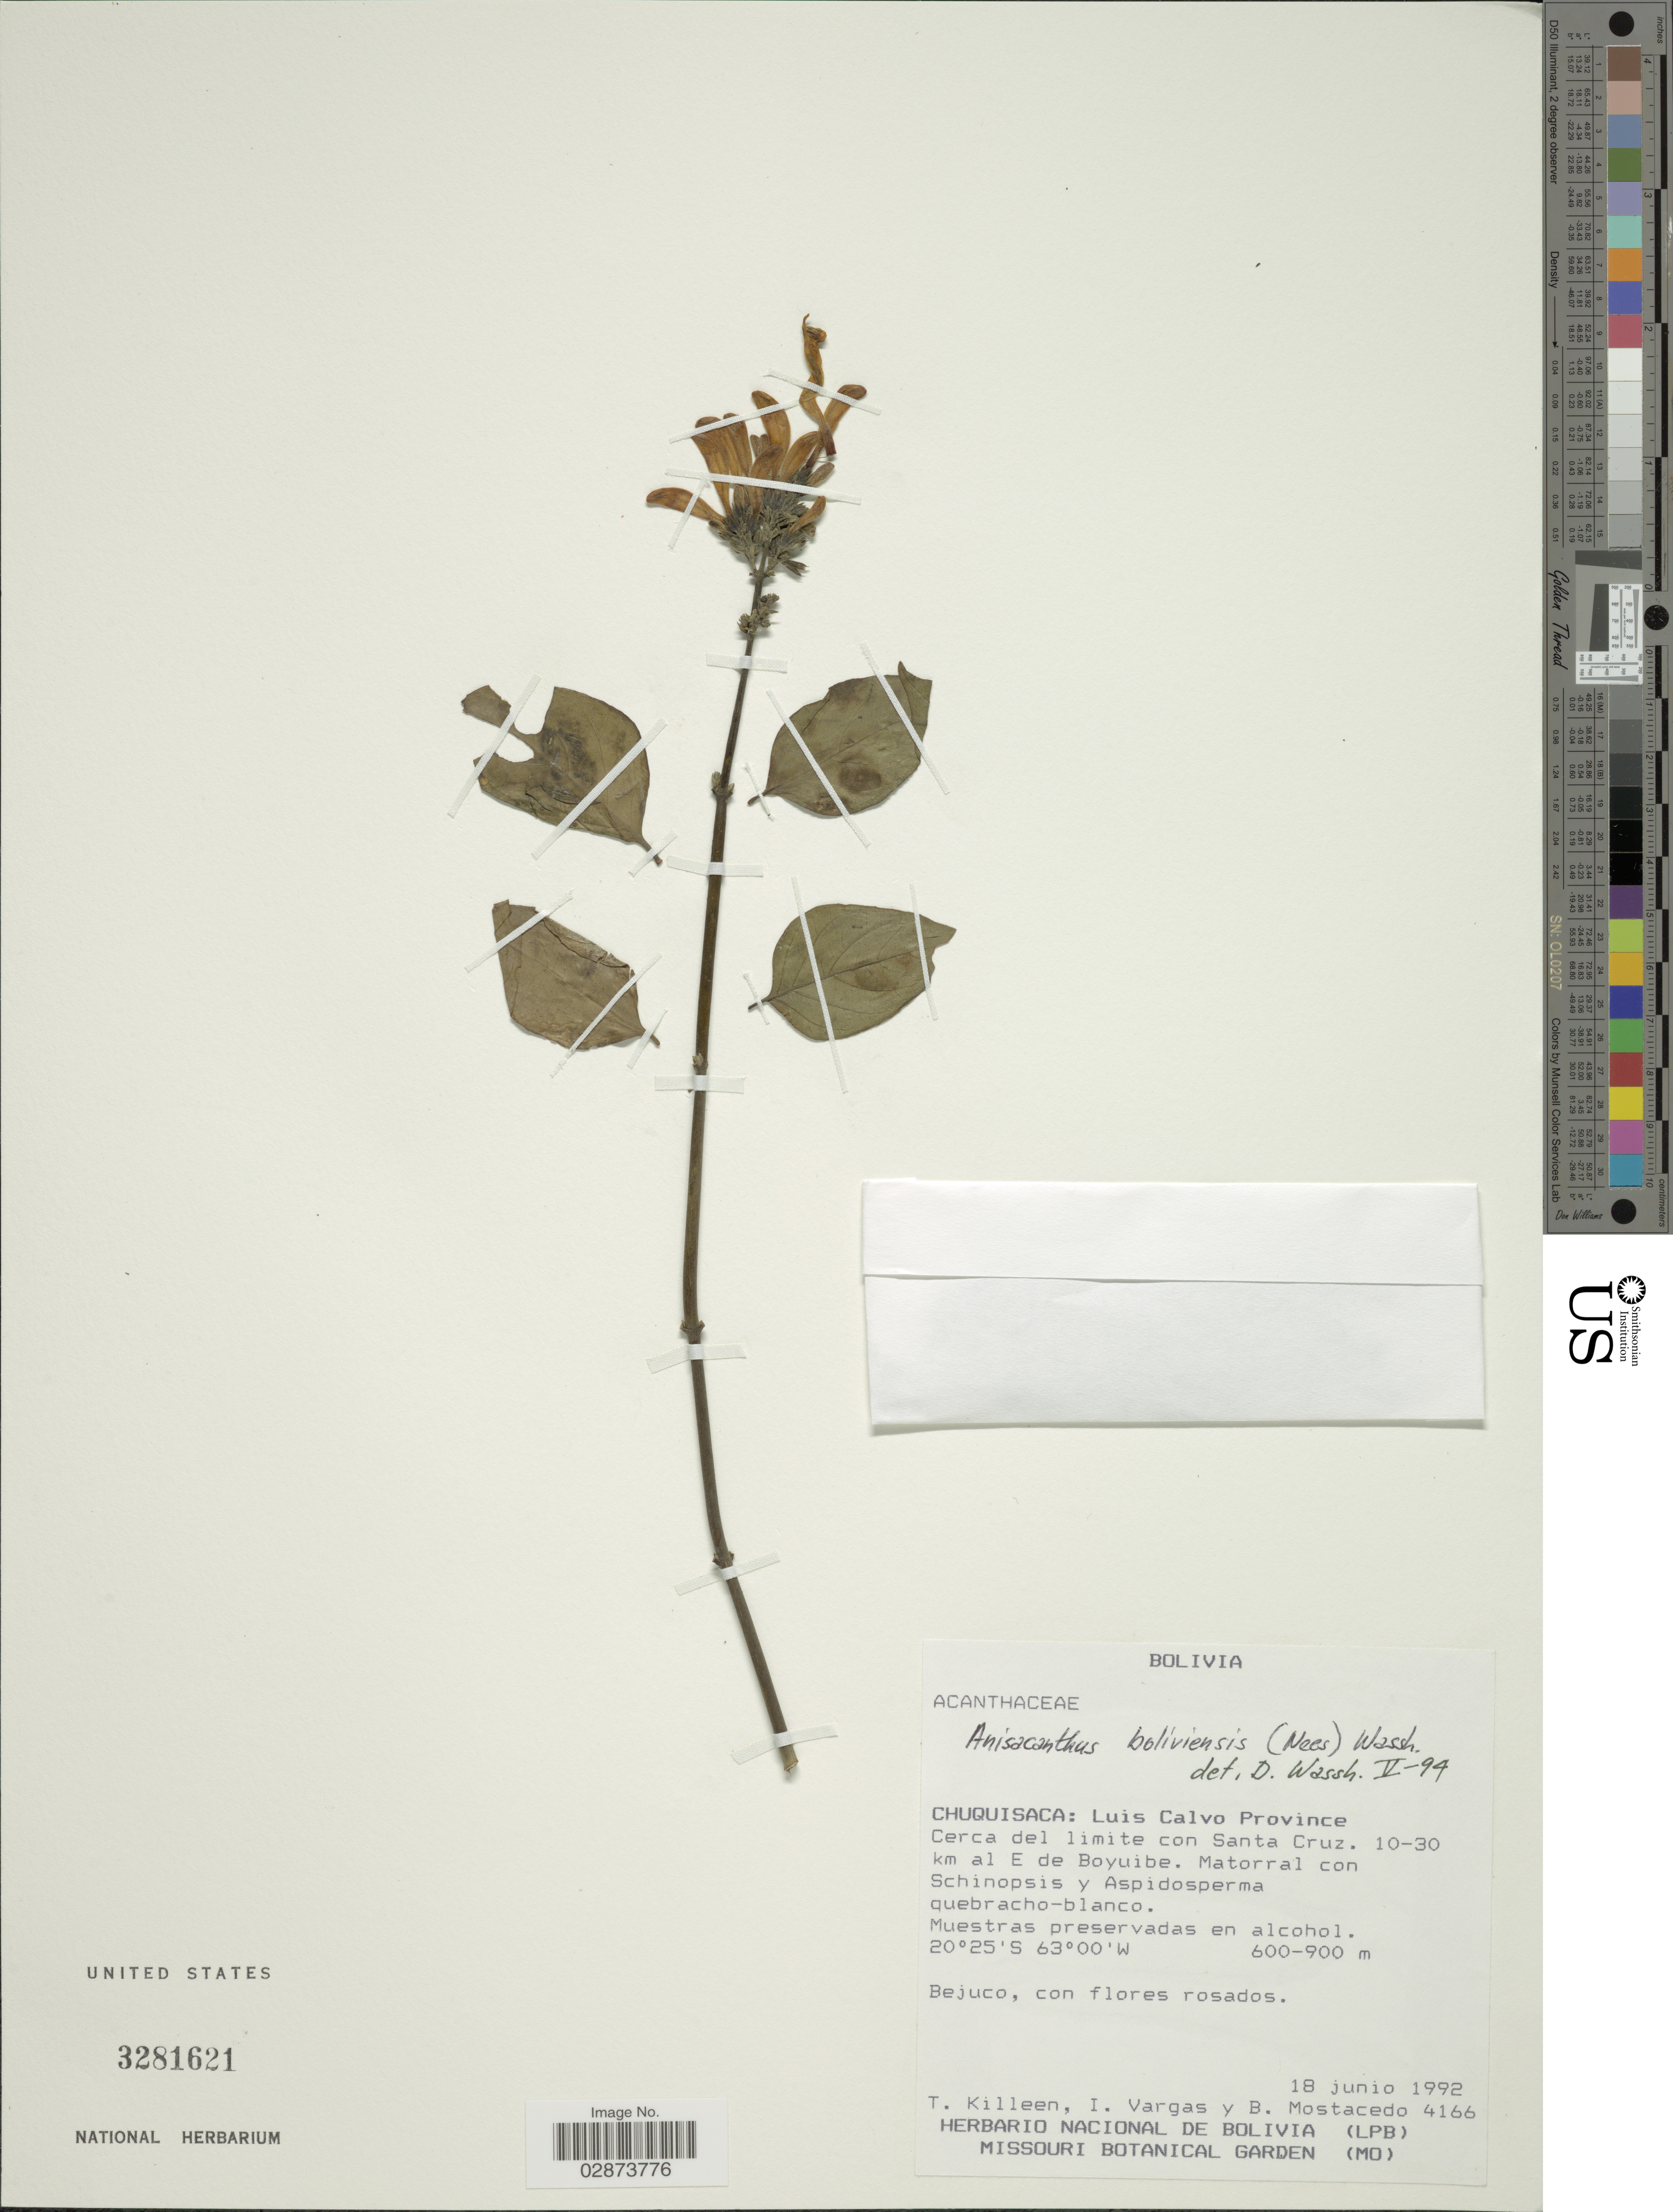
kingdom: Plantae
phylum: Tracheophyta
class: Magnoliopsida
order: Lamiales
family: Acanthaceae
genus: Thyrsacanthus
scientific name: Thyrsacanthus boliviensis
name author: (Nees) A.L.A. Côrtes & Rapini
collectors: T. J. Killeen, I. Vargas & B. Mostacedo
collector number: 4166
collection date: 1992-06-18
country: Bolivia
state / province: Chuquisaca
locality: Luis Calvo Province. Cerca del limite con Santa Cruz. 10-130 km al E de Boyuibe.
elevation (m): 600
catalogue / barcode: US 3281621